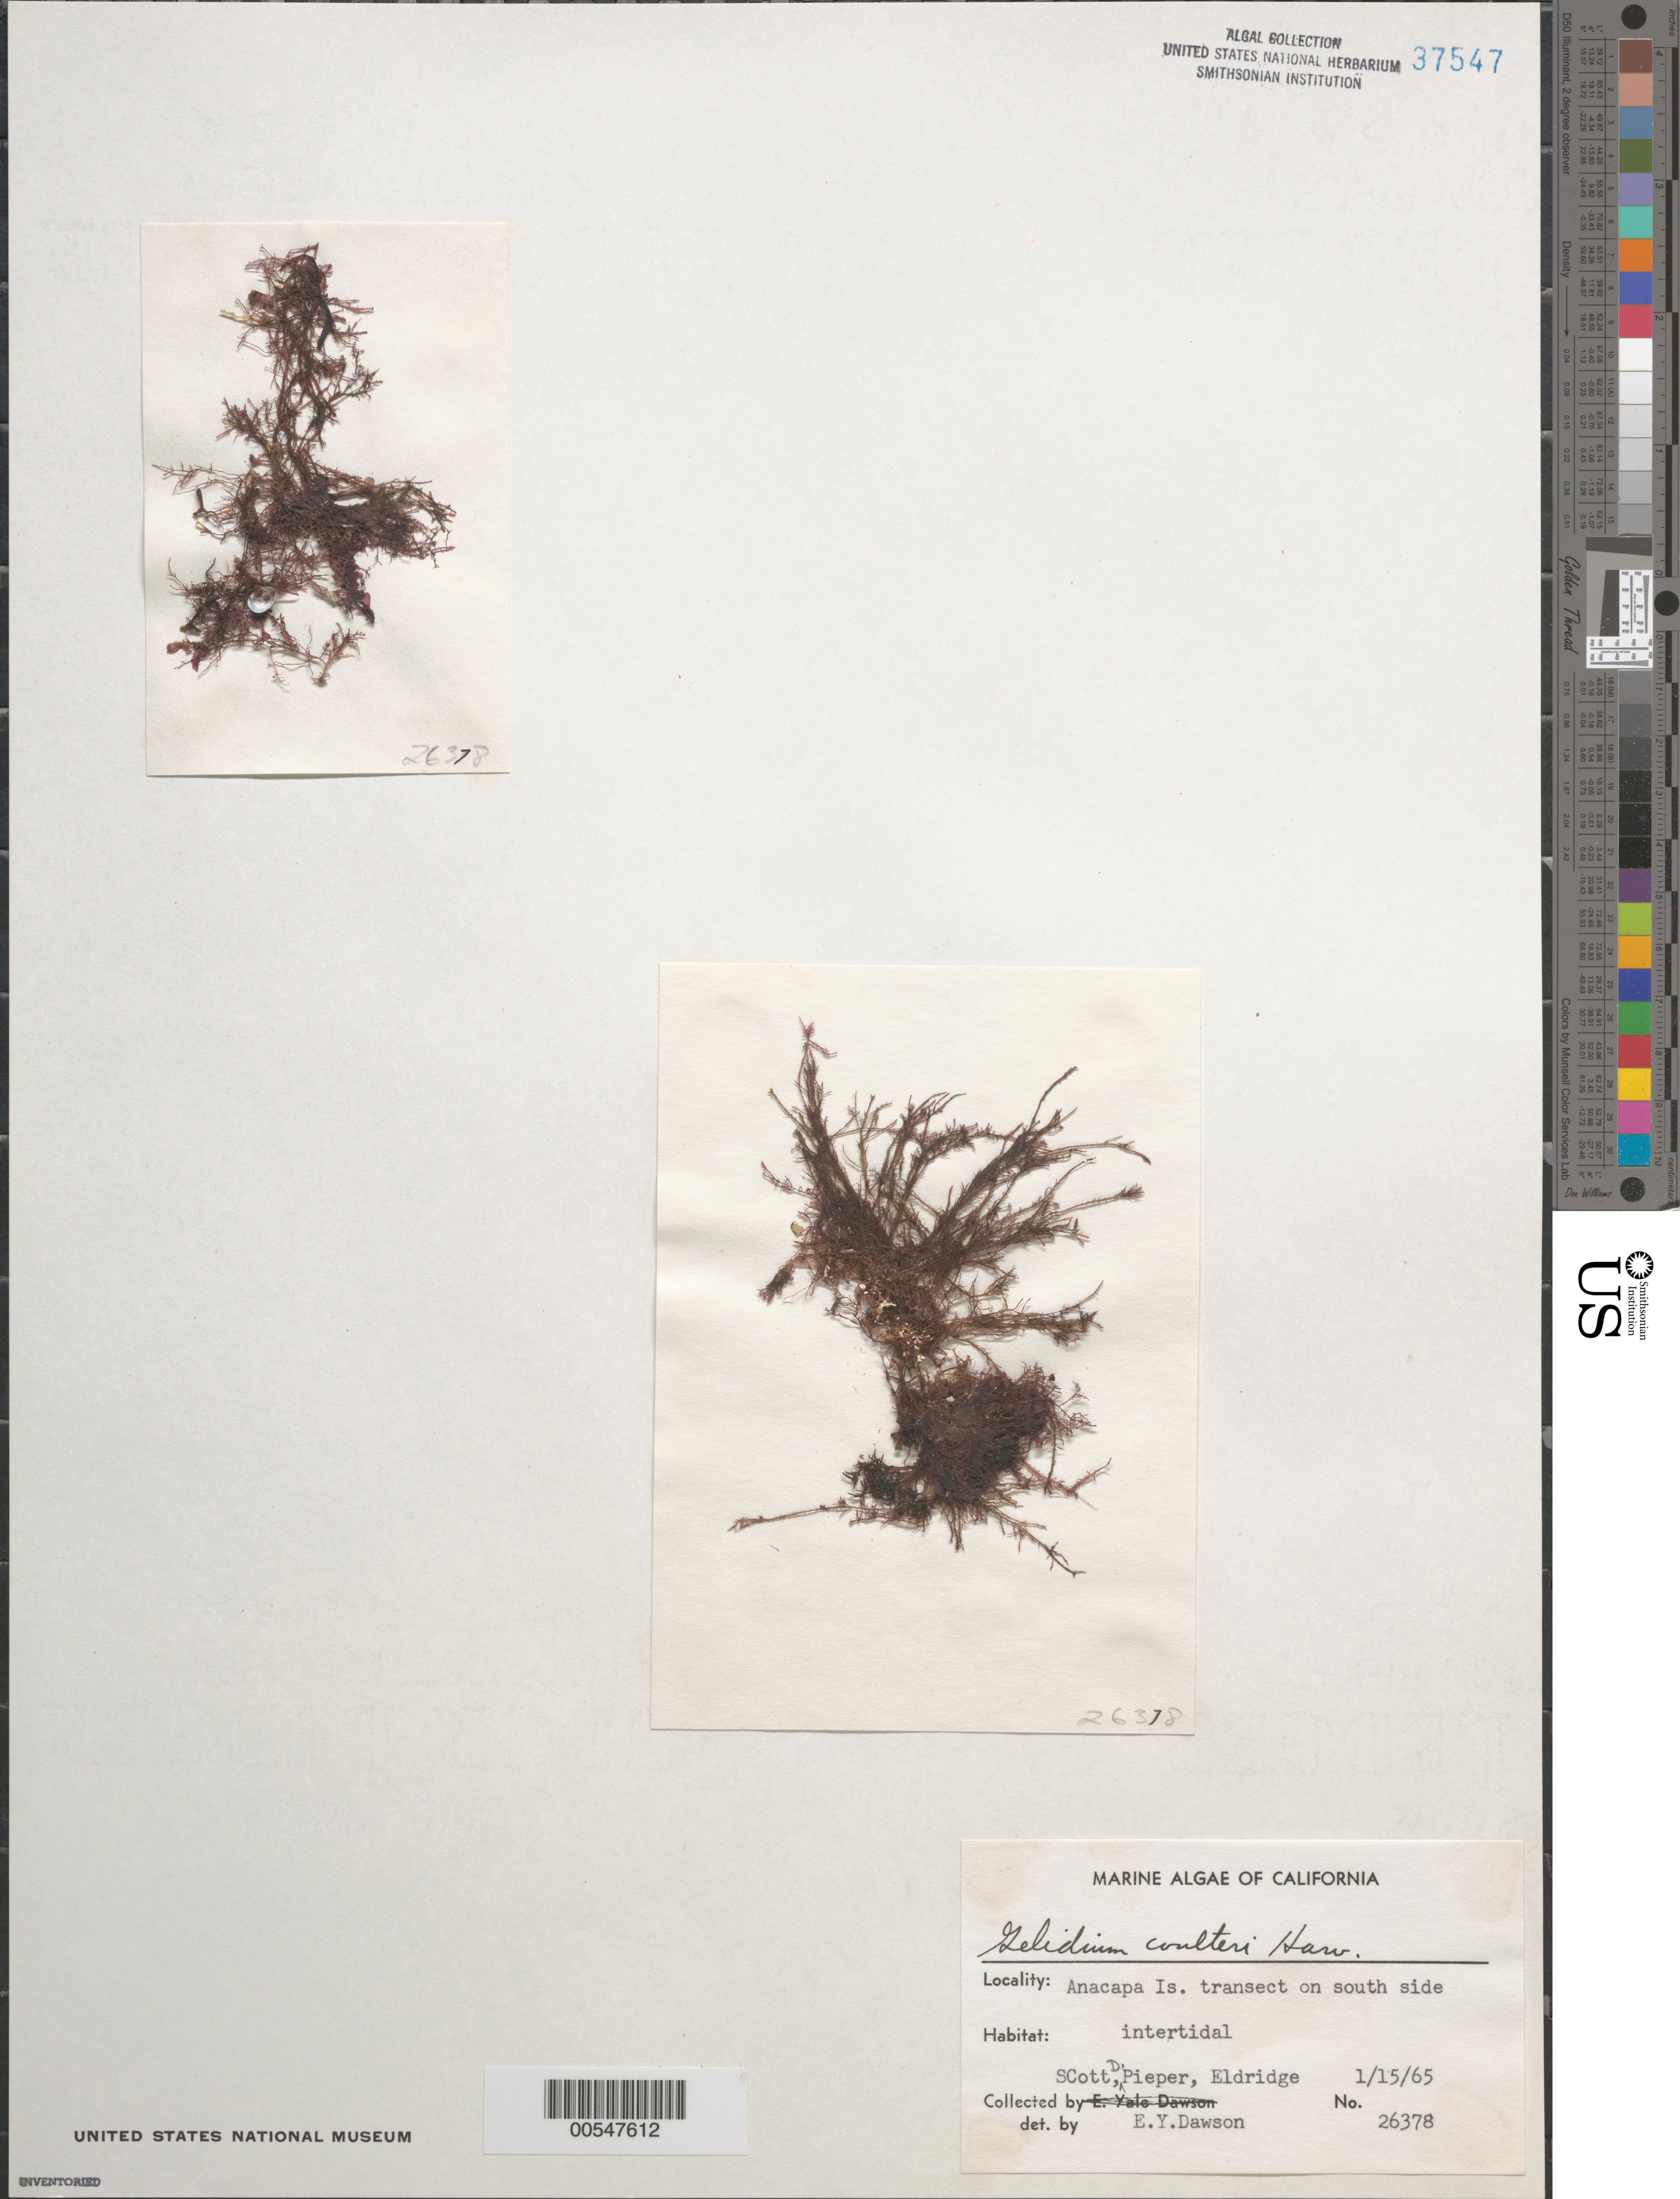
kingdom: Plantae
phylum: Rhodophyta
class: Florideophyceae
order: Gelidiales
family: Gelidiaceae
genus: Gelidium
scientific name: Gelidium coulteri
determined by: Dawson, E. Y.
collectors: J. Scott, D. Pieper & -. Eldridge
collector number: EYD 26378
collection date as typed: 15 Jan 1965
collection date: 1965-01-15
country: United States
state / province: California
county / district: Ventura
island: Anacapa Island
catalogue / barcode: US 37547